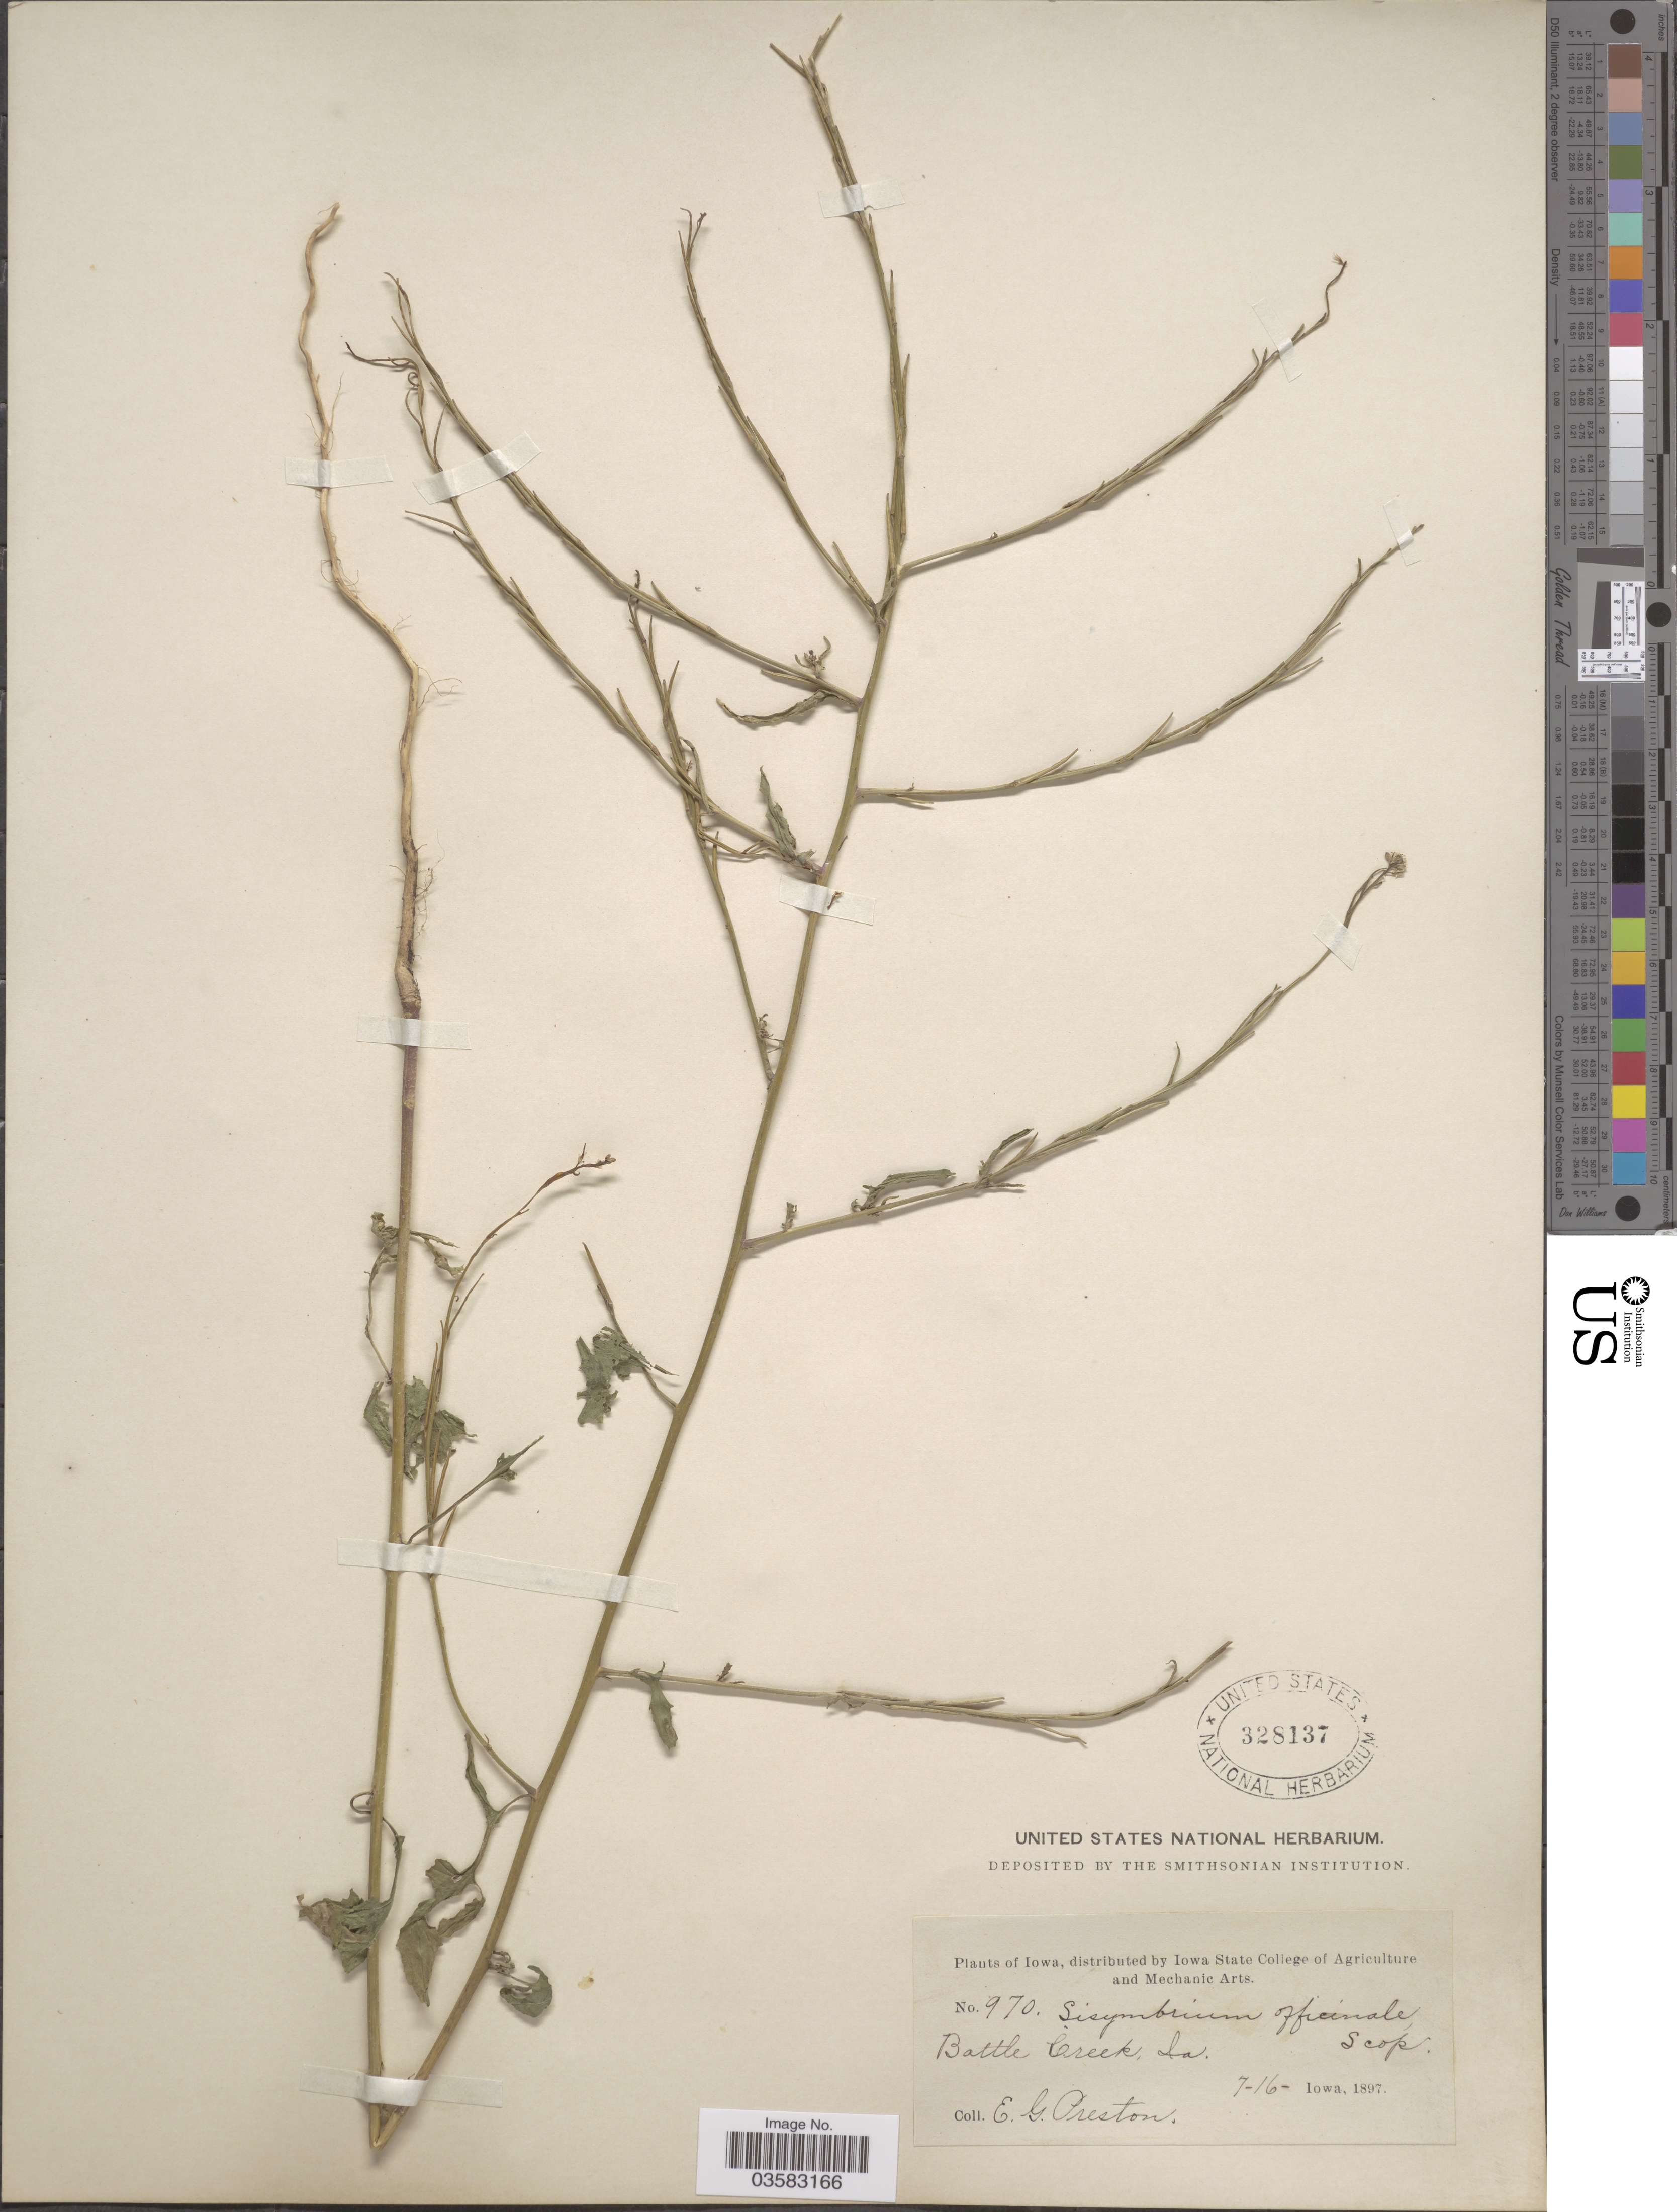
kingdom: Plantae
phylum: Tracheophyta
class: Magnoliopsida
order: Brassicales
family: Brassicaceae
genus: Sisymbrium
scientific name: Sisymbrium officinale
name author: (L.) Scop.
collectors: E. Preston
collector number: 970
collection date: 1897-07-16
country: United States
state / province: Iowa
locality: Battle Creek.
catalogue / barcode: US 328137